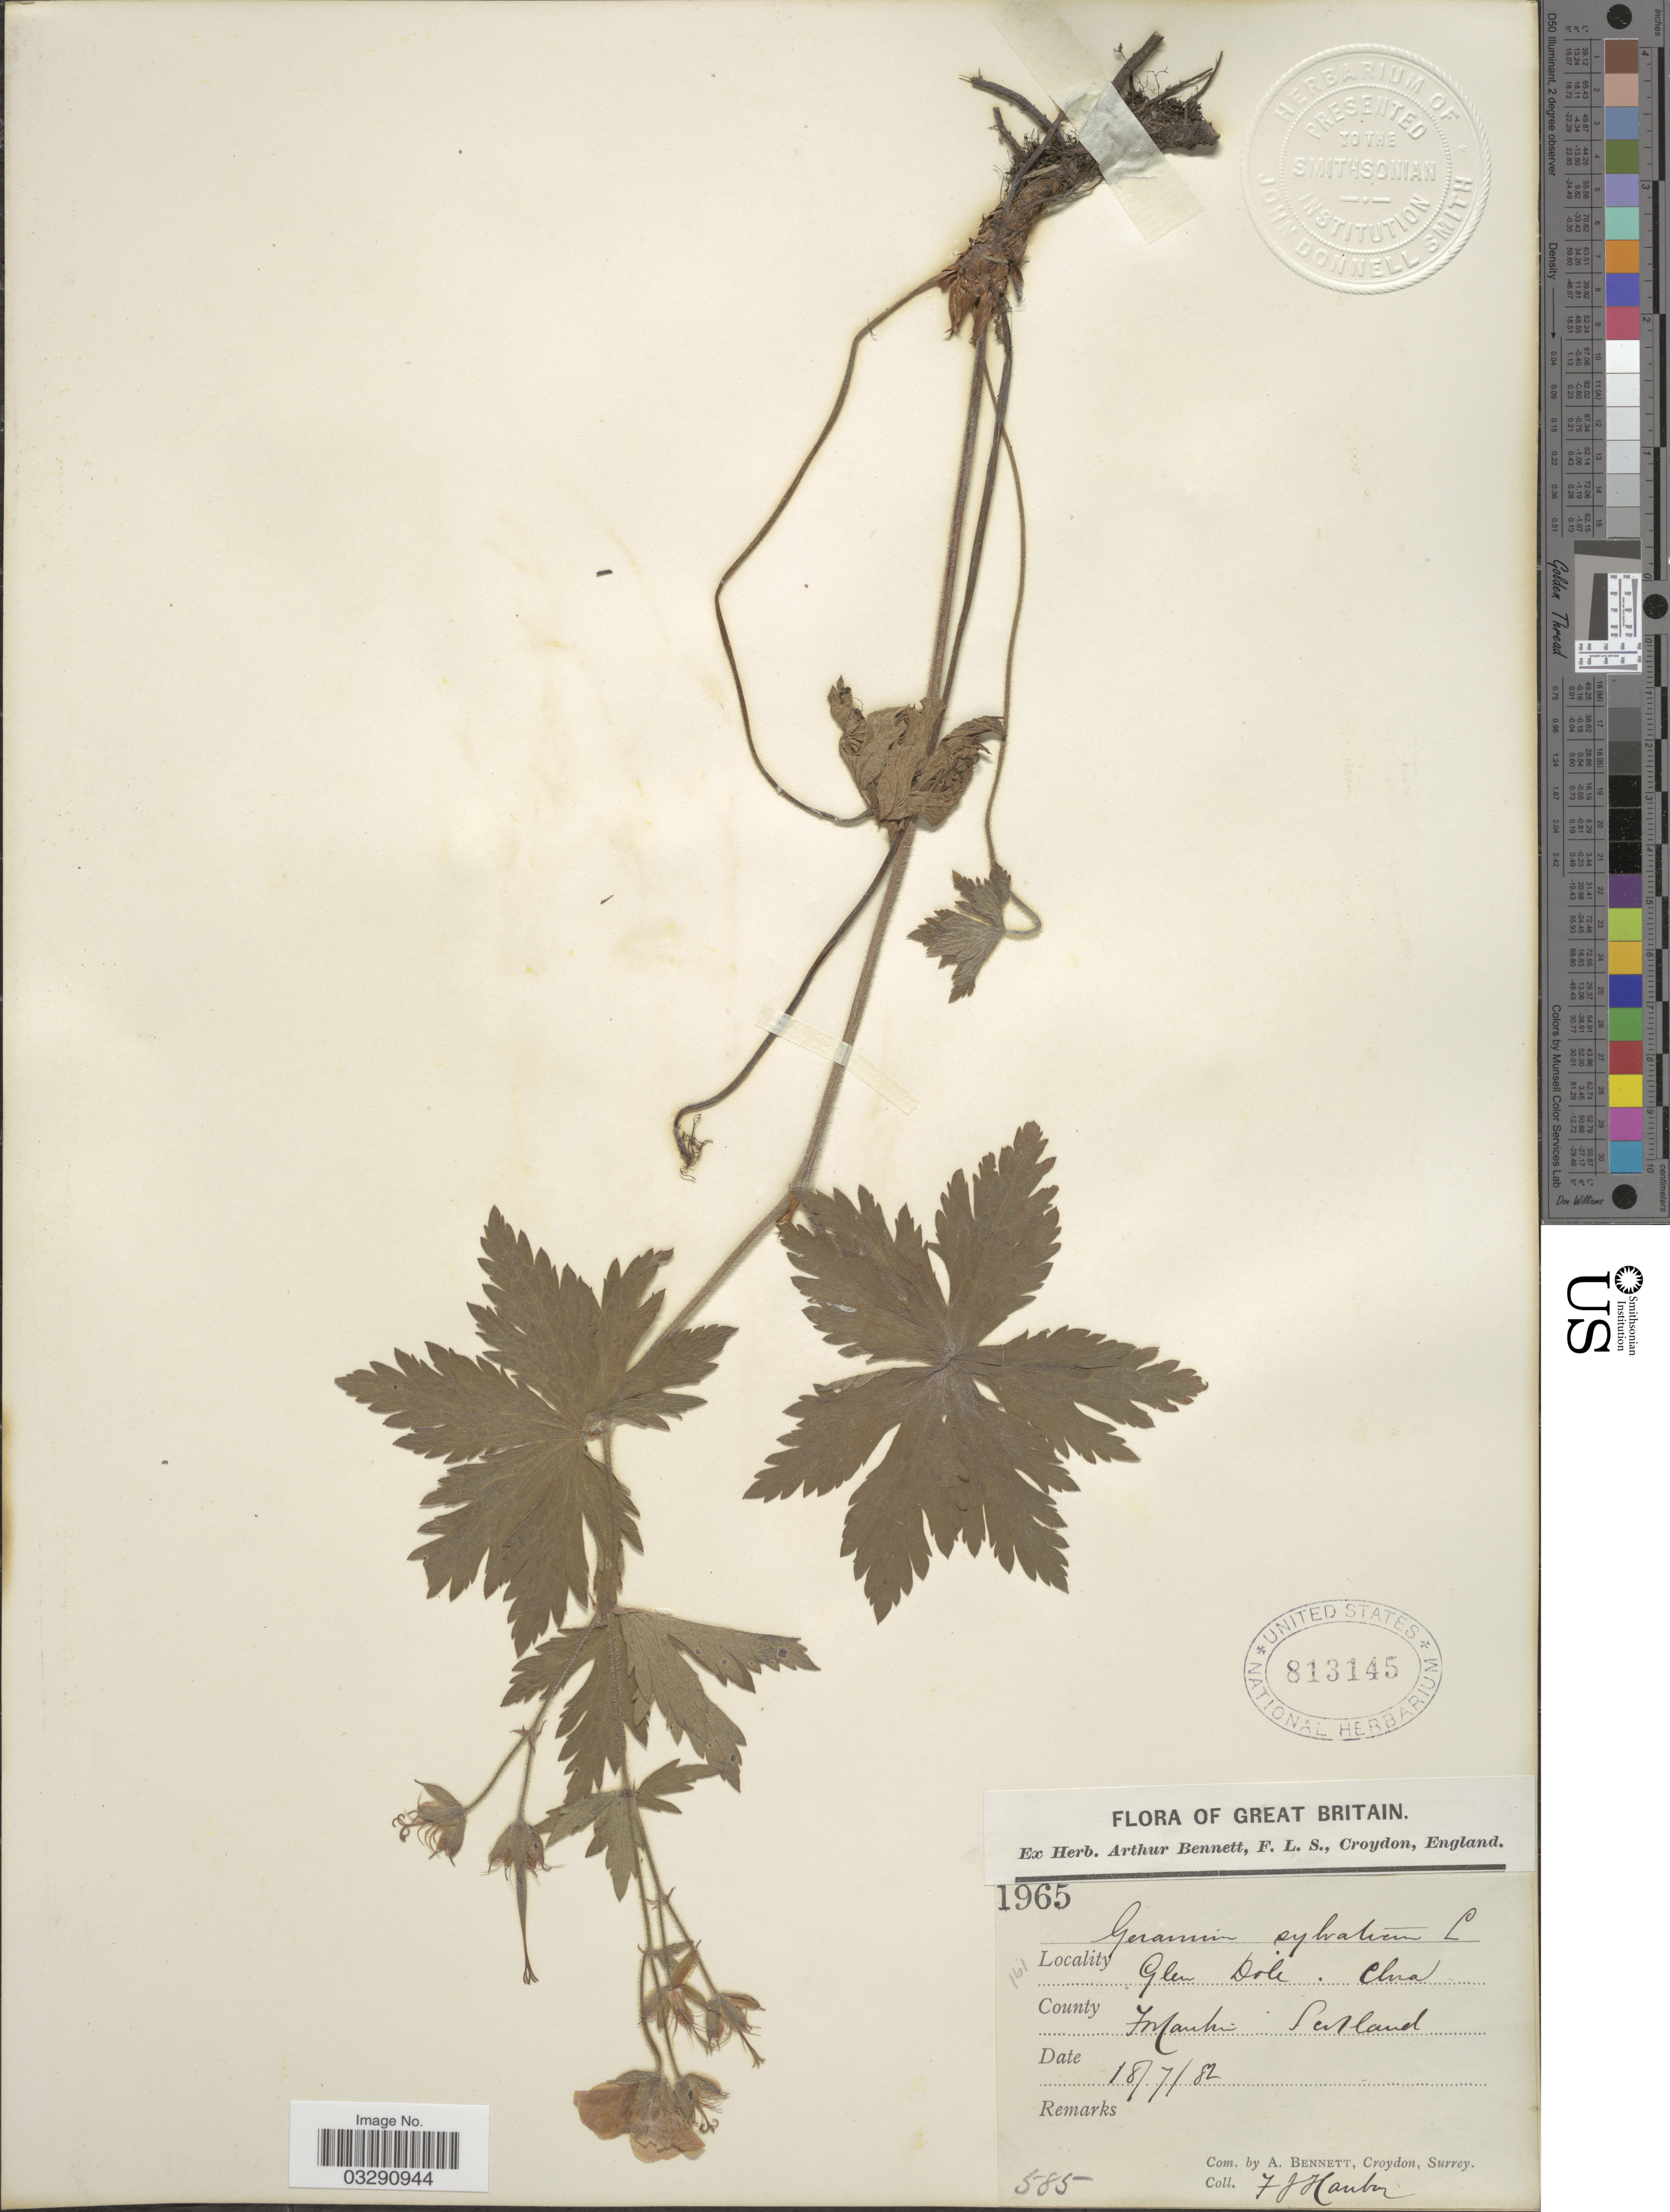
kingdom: Plantae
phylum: Tracheophyta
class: Magnoliopsida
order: Geraniales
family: Geraniaceae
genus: Geranium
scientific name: Geranium silvaticum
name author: L.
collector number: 1965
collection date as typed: Transcribed d/m/y: 18/7/82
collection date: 1882-07-18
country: United Kingdom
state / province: Scotland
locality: Glen Dole (Doll), Clova, County Forfarshire (Angus)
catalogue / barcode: US 813145